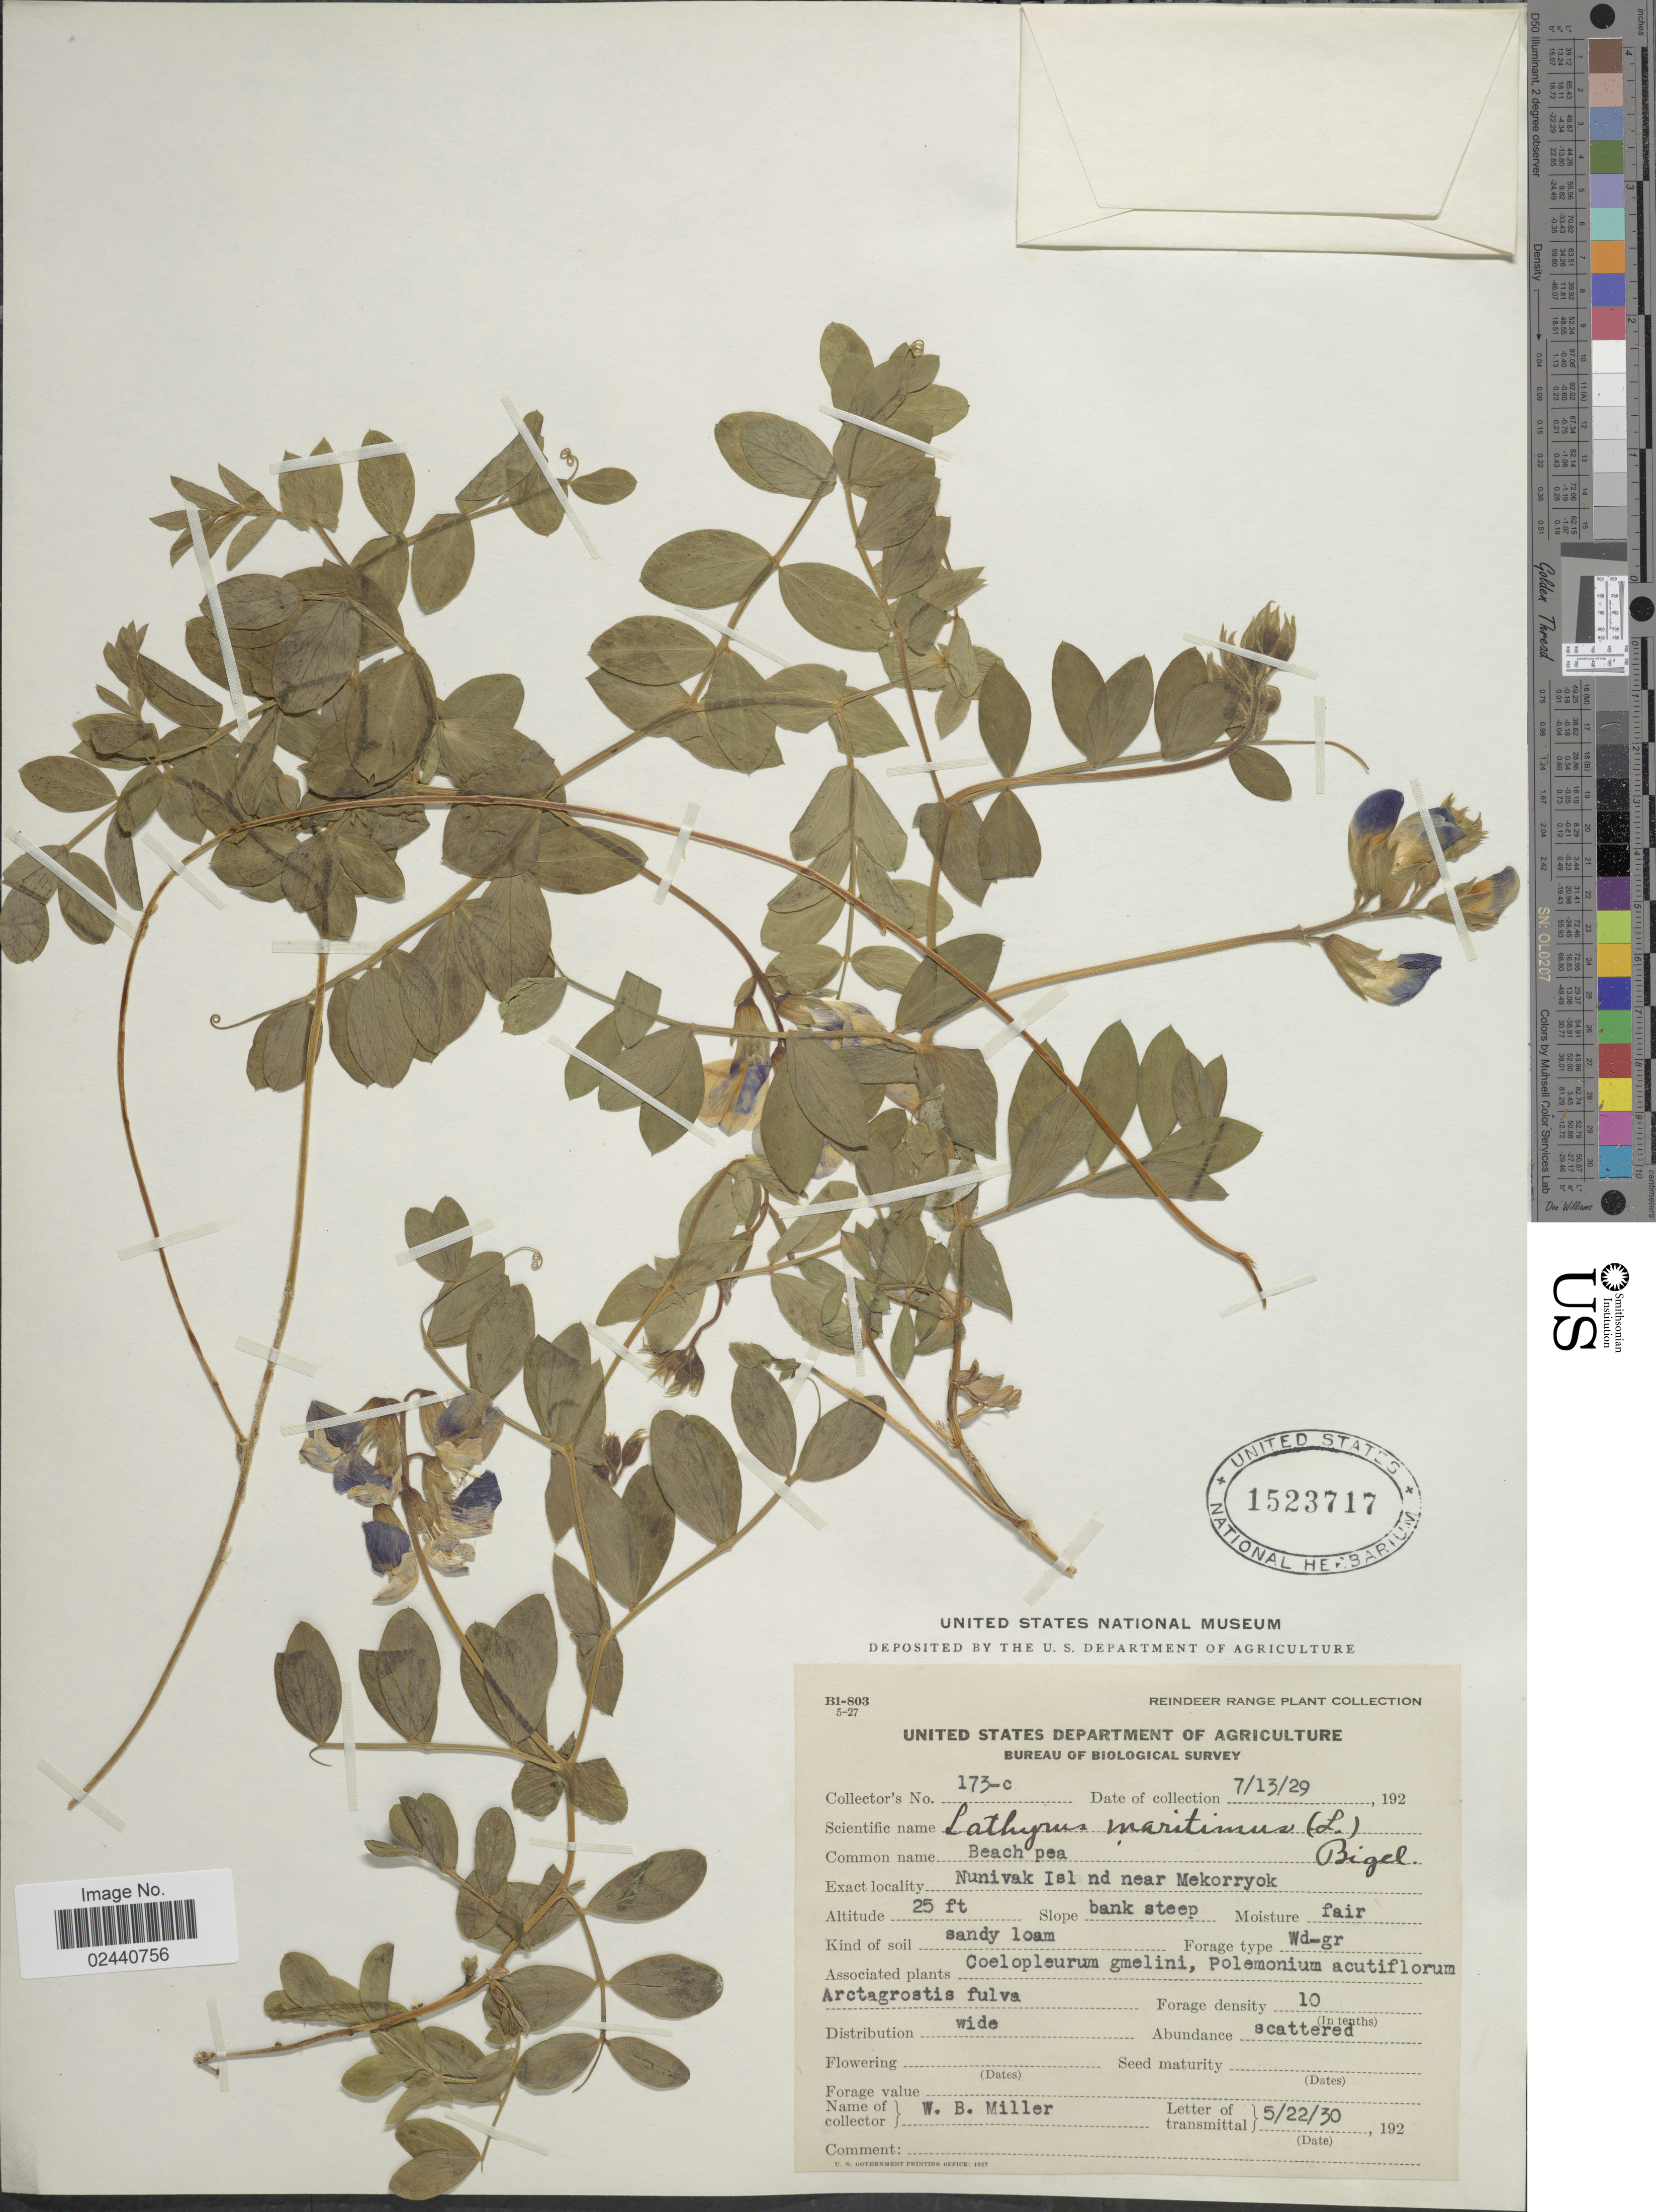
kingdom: Plantae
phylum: Tracheophyta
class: Magnoliopsida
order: Fabales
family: Fabaceae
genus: Lathyrus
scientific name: Lathyrus japonicus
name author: Willd.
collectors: W. Miller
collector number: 173-C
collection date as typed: Transcribed d/m/y: 13/7/29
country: United States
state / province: Alaska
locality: Nunivak Islnd near Mekorryok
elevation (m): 8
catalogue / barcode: US 1523717